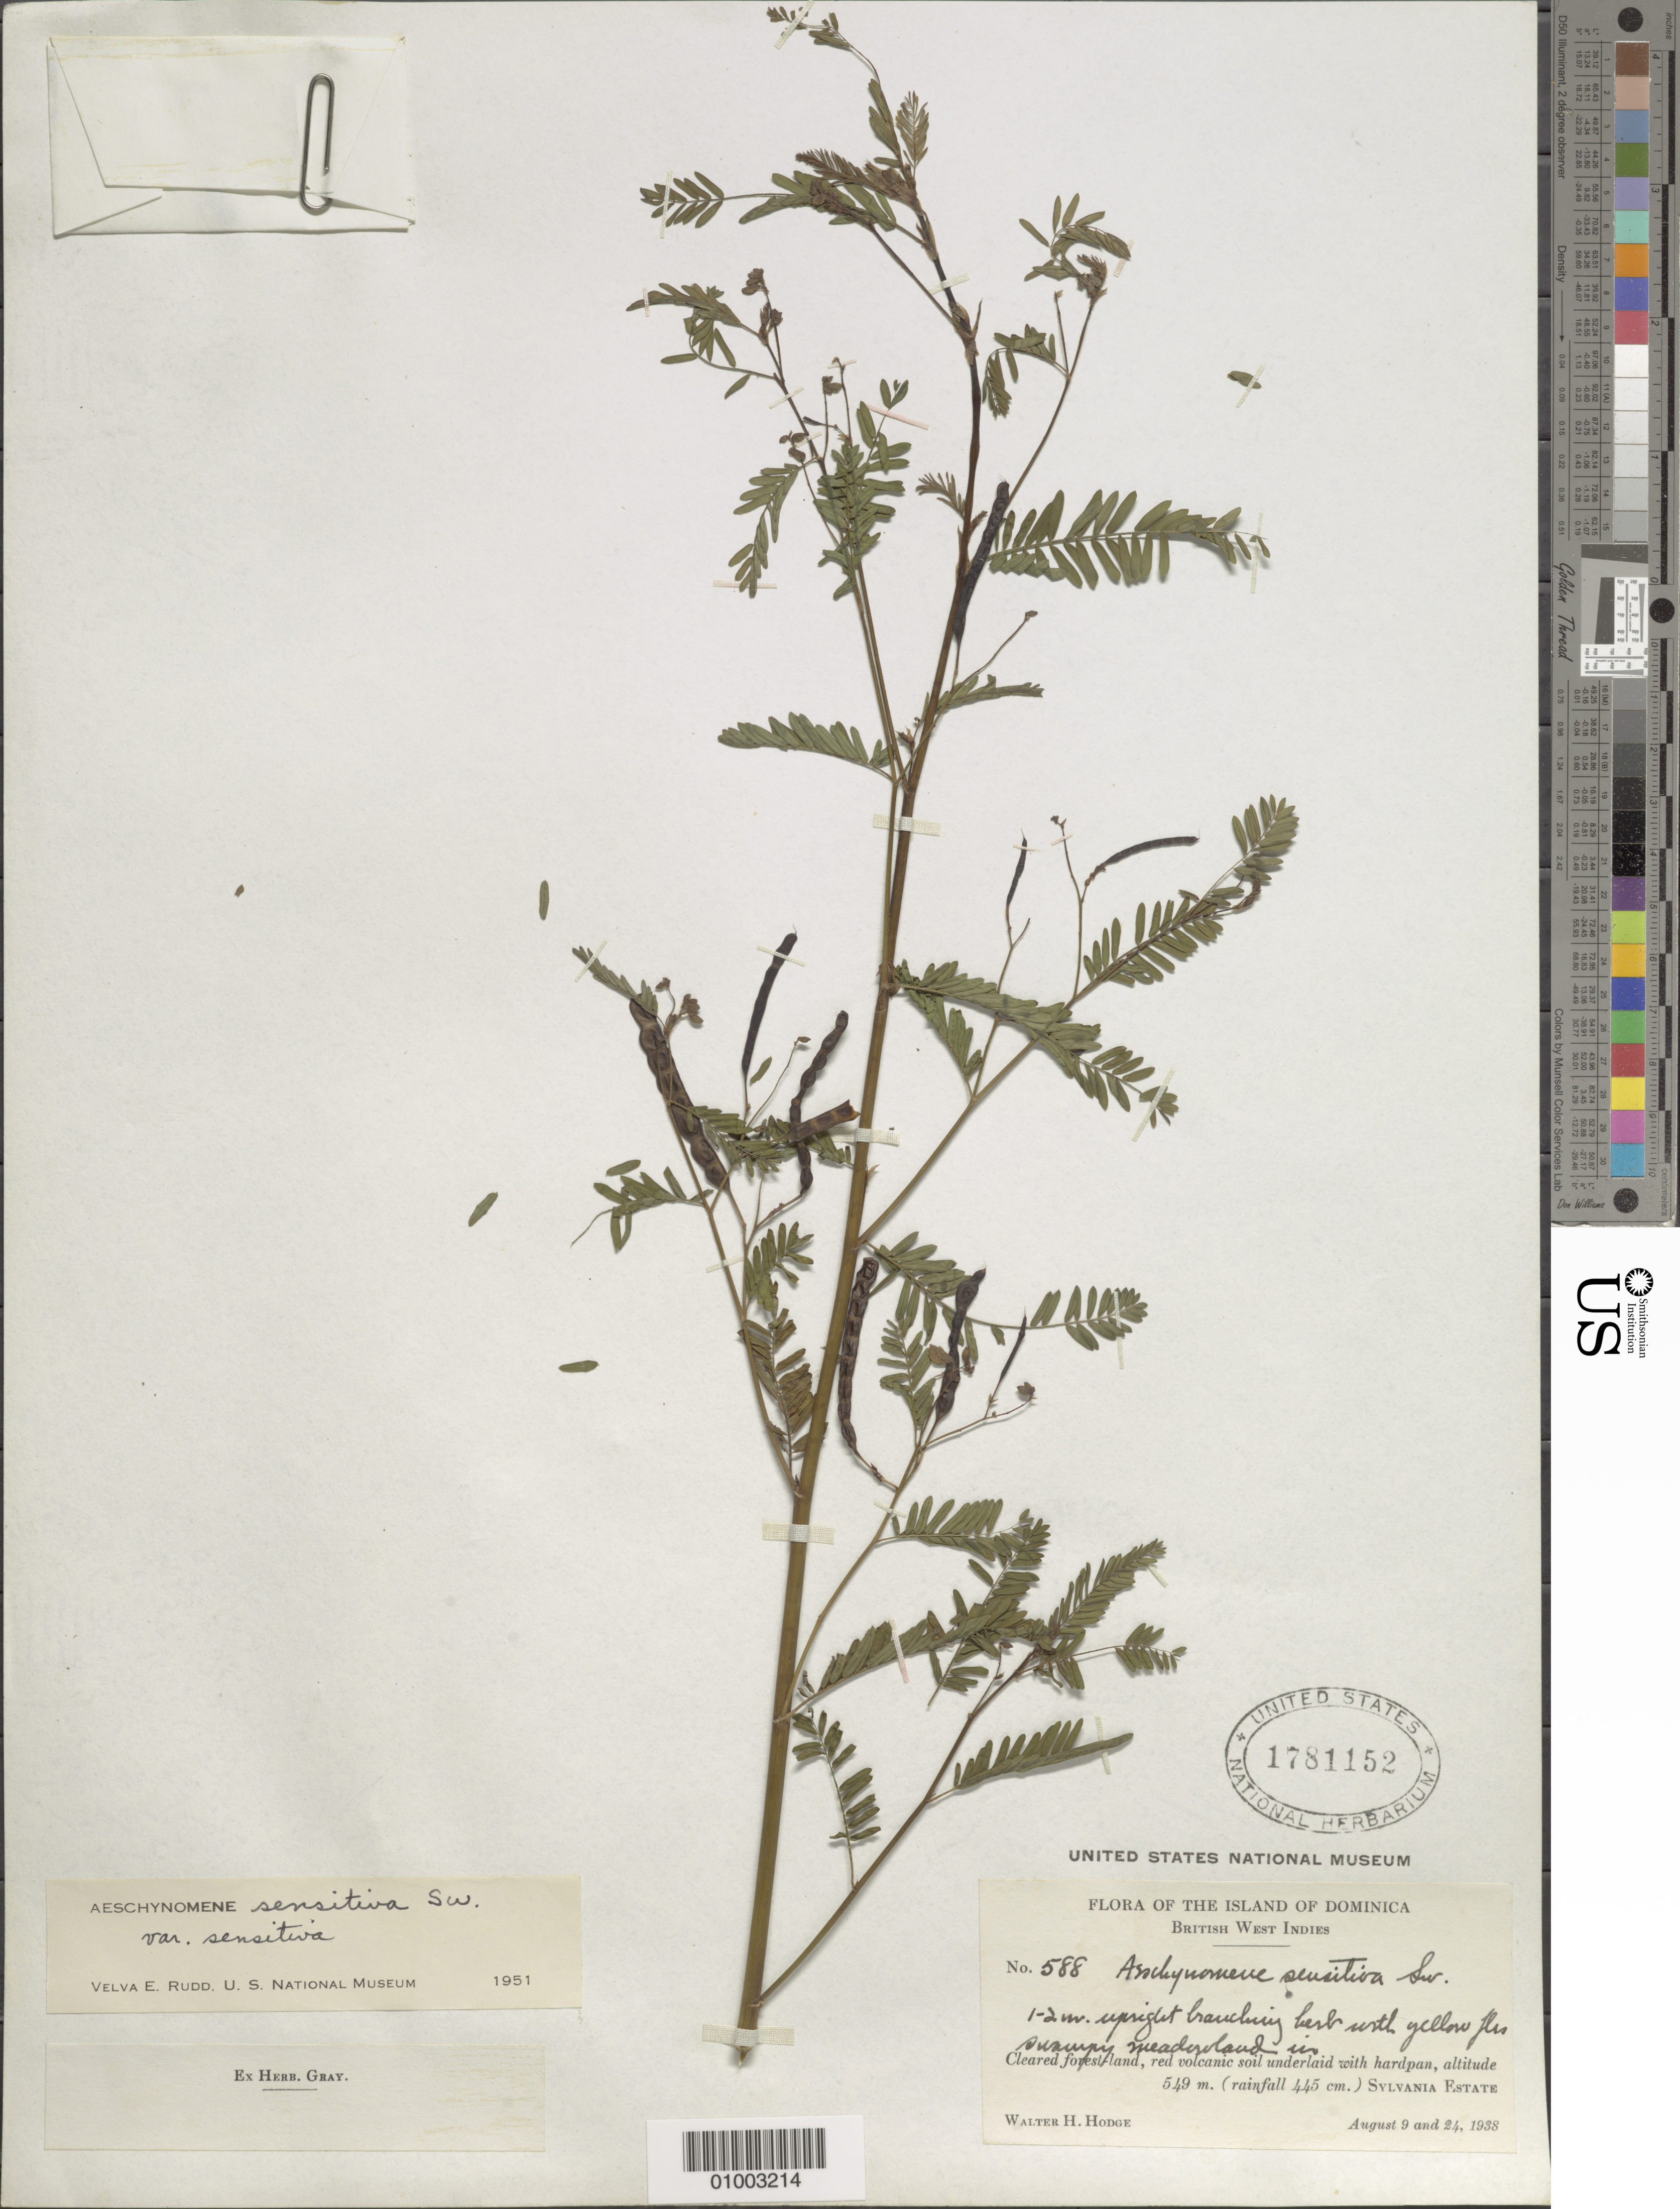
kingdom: Plantae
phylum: Tracheophyta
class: Magnoliopsida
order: Fabales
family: Fabaceae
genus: Aeschynomene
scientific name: Aeschynomene sensitiva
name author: Sw.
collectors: W. Hodge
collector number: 588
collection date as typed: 09 Aug 1938 to 24 Aug 1938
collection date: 1938-08-09/1938-08-24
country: Dominica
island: Dominica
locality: Cleared forest land, red volcanic soil underlaid with hardpan, Sylvania Estate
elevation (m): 549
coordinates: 0 N, 0 E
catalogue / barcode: US 1781152